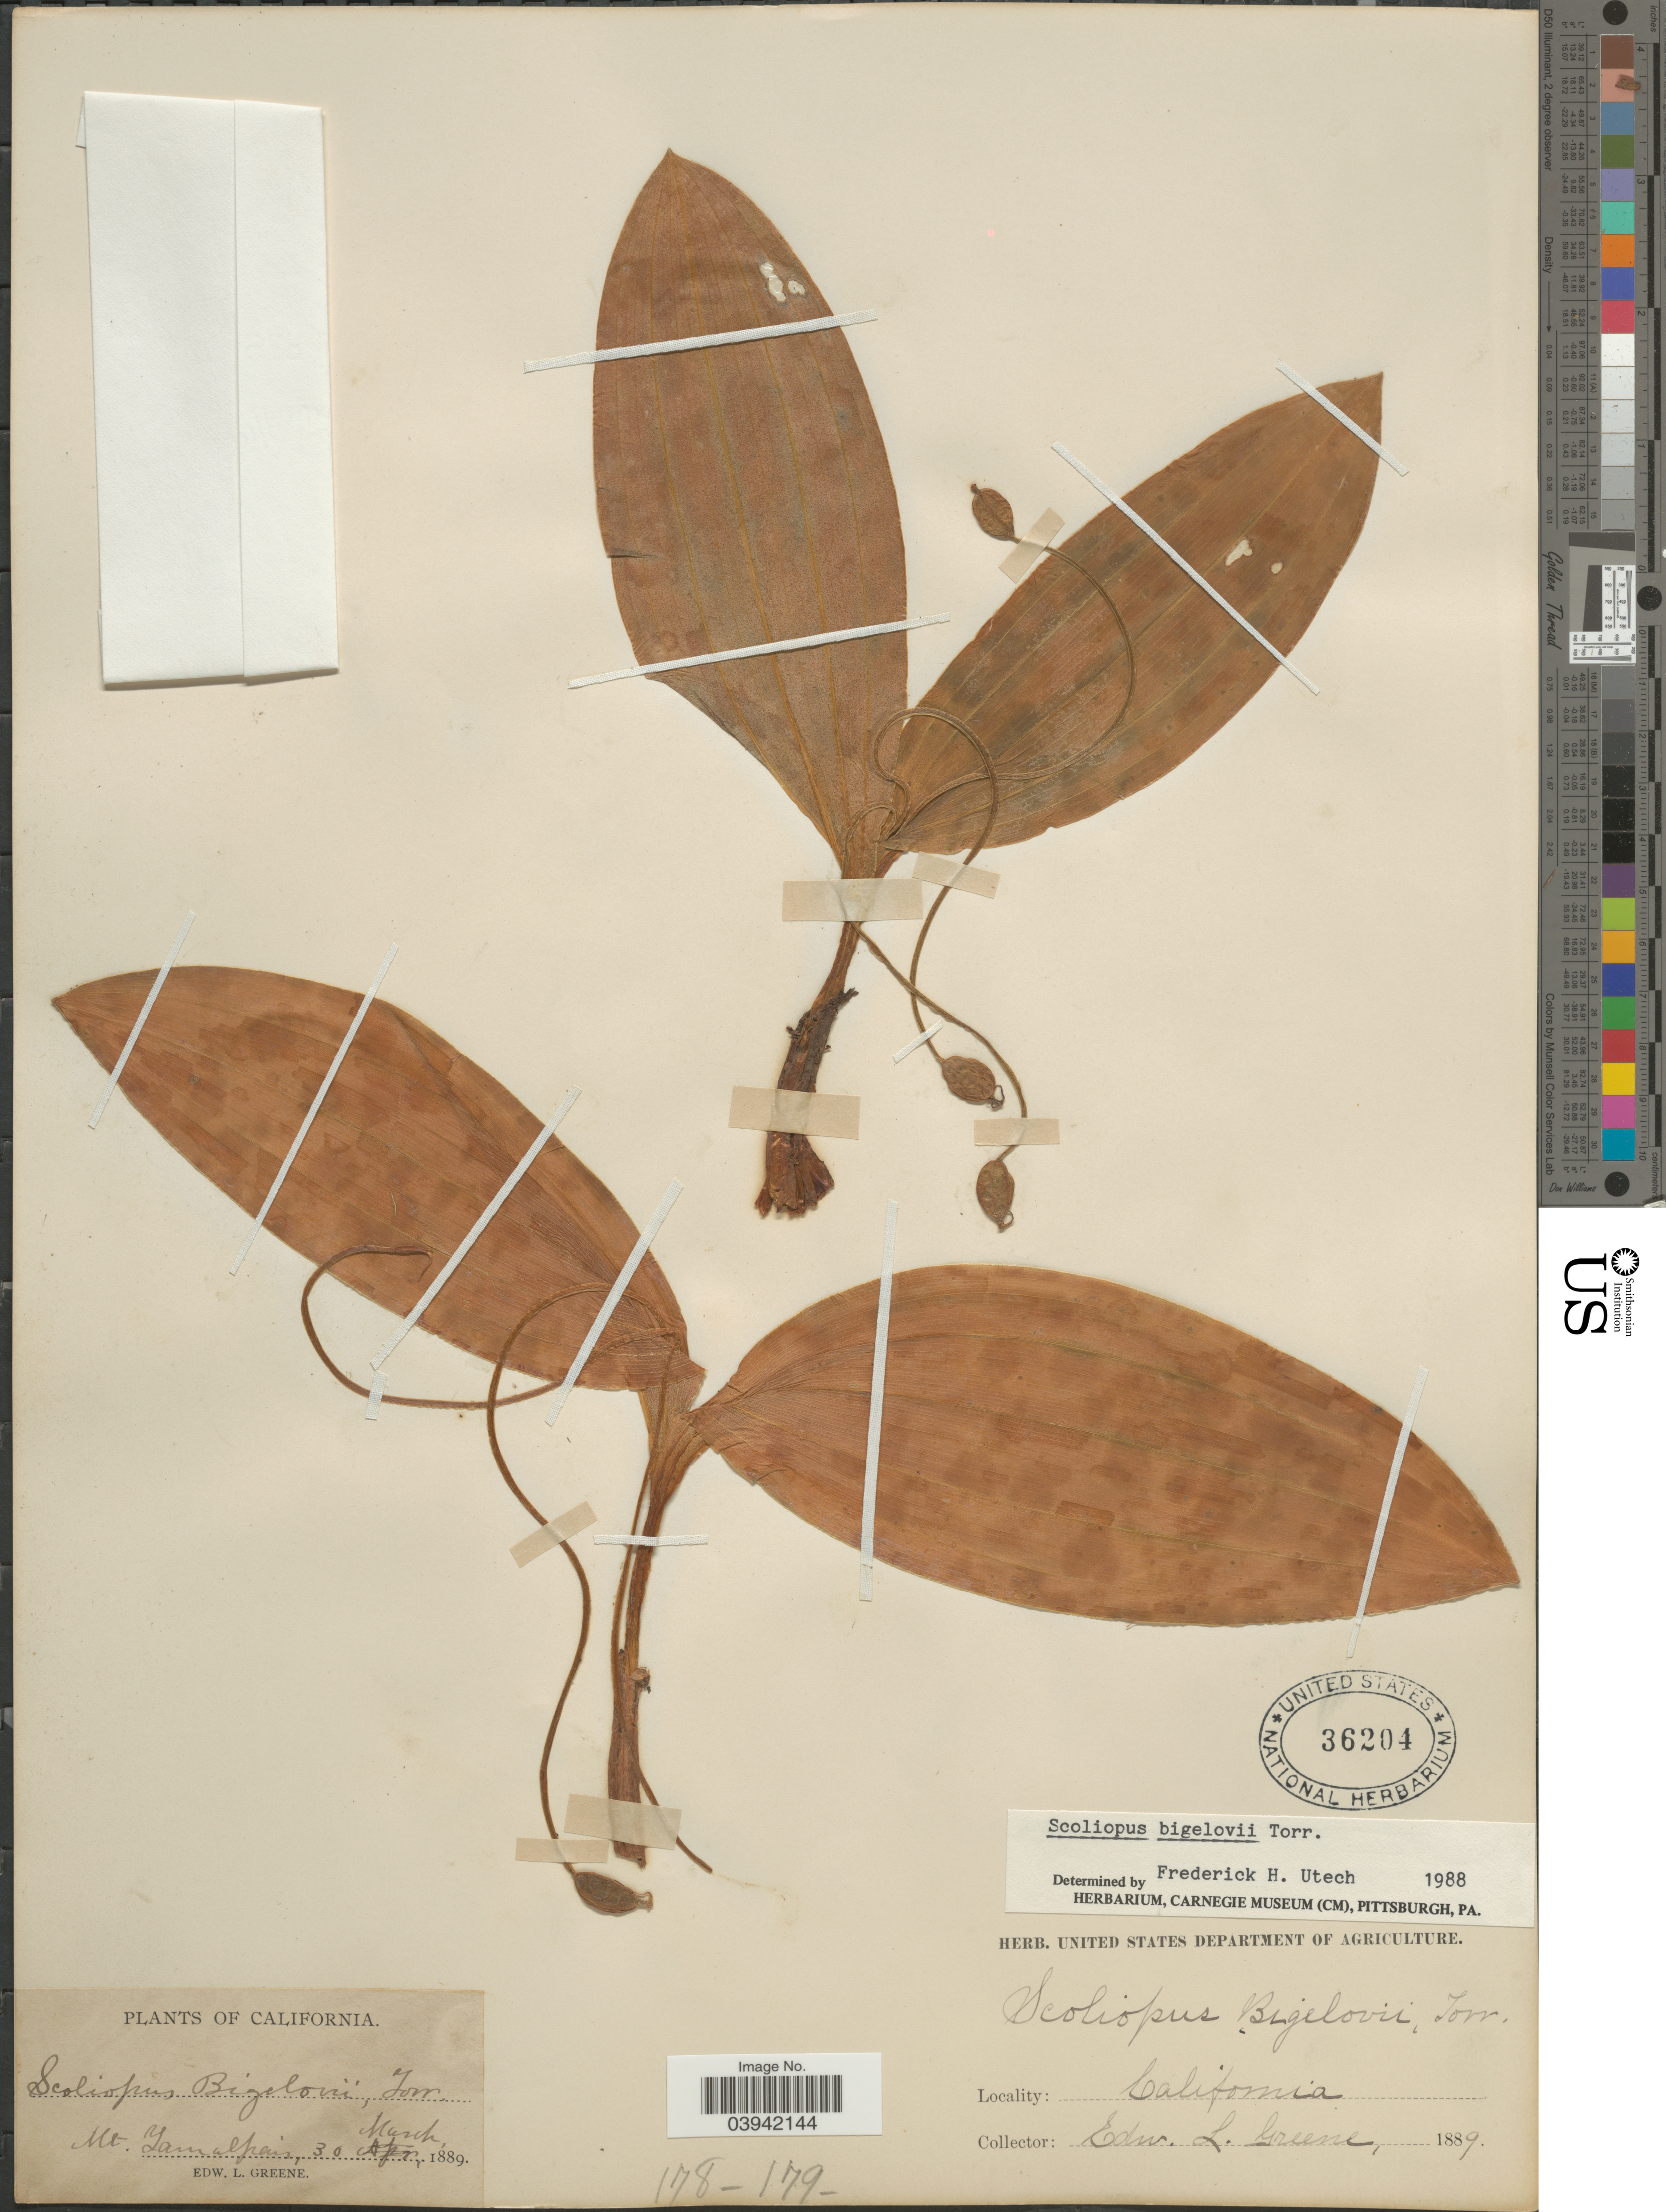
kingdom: Plantae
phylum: Tracheophyta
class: Liliopsida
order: Liliales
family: Liliaceae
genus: Scoliopus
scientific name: Scoliopus bigelovii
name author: Torr.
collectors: E. L. Greene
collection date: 1889-03-30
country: United States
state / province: California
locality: Mt. Tamalpais.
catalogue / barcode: US 36204